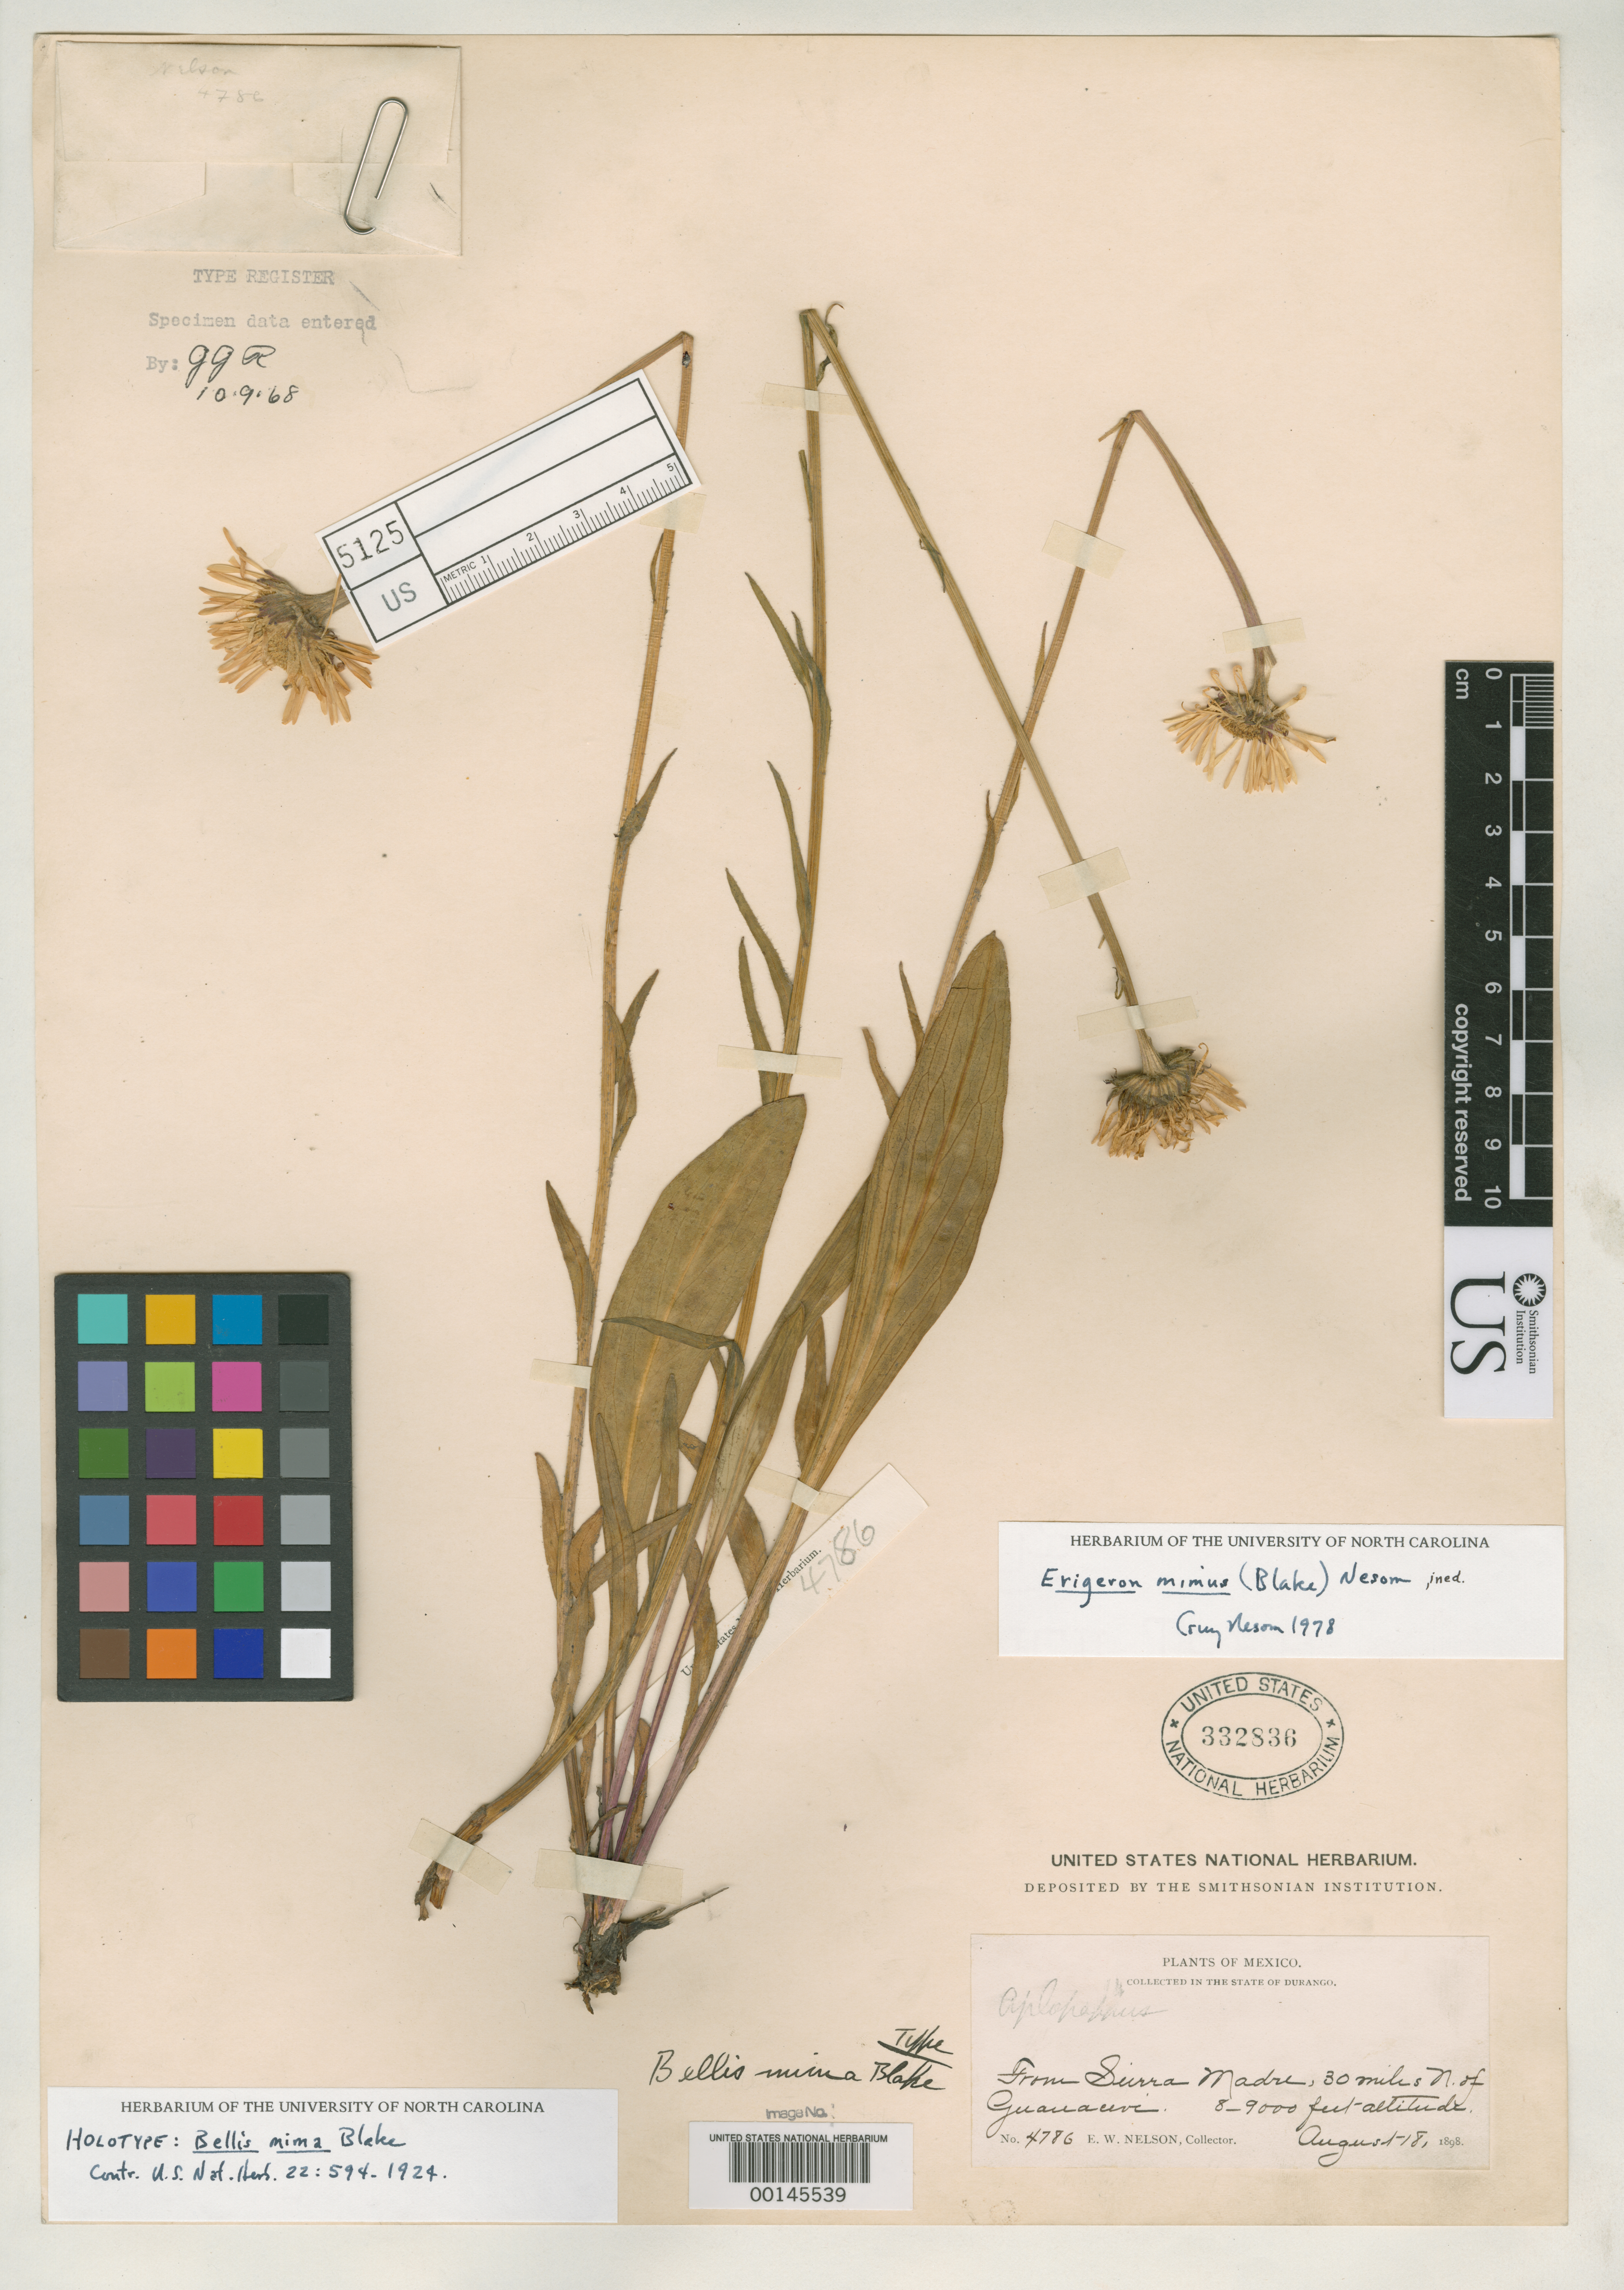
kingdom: Plantae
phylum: Tracheophyta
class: Magnoliopsida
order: Asterales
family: Asteraceae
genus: Bellis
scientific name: Bellis mima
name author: S.F. Blake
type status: Holotype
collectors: E. W. Nelson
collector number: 4786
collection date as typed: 18 Aug 1898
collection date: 1898-08-18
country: Mexico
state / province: Durango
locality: Sierra Madre, 30 mi N of Guanacevi.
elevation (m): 2440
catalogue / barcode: US 332836